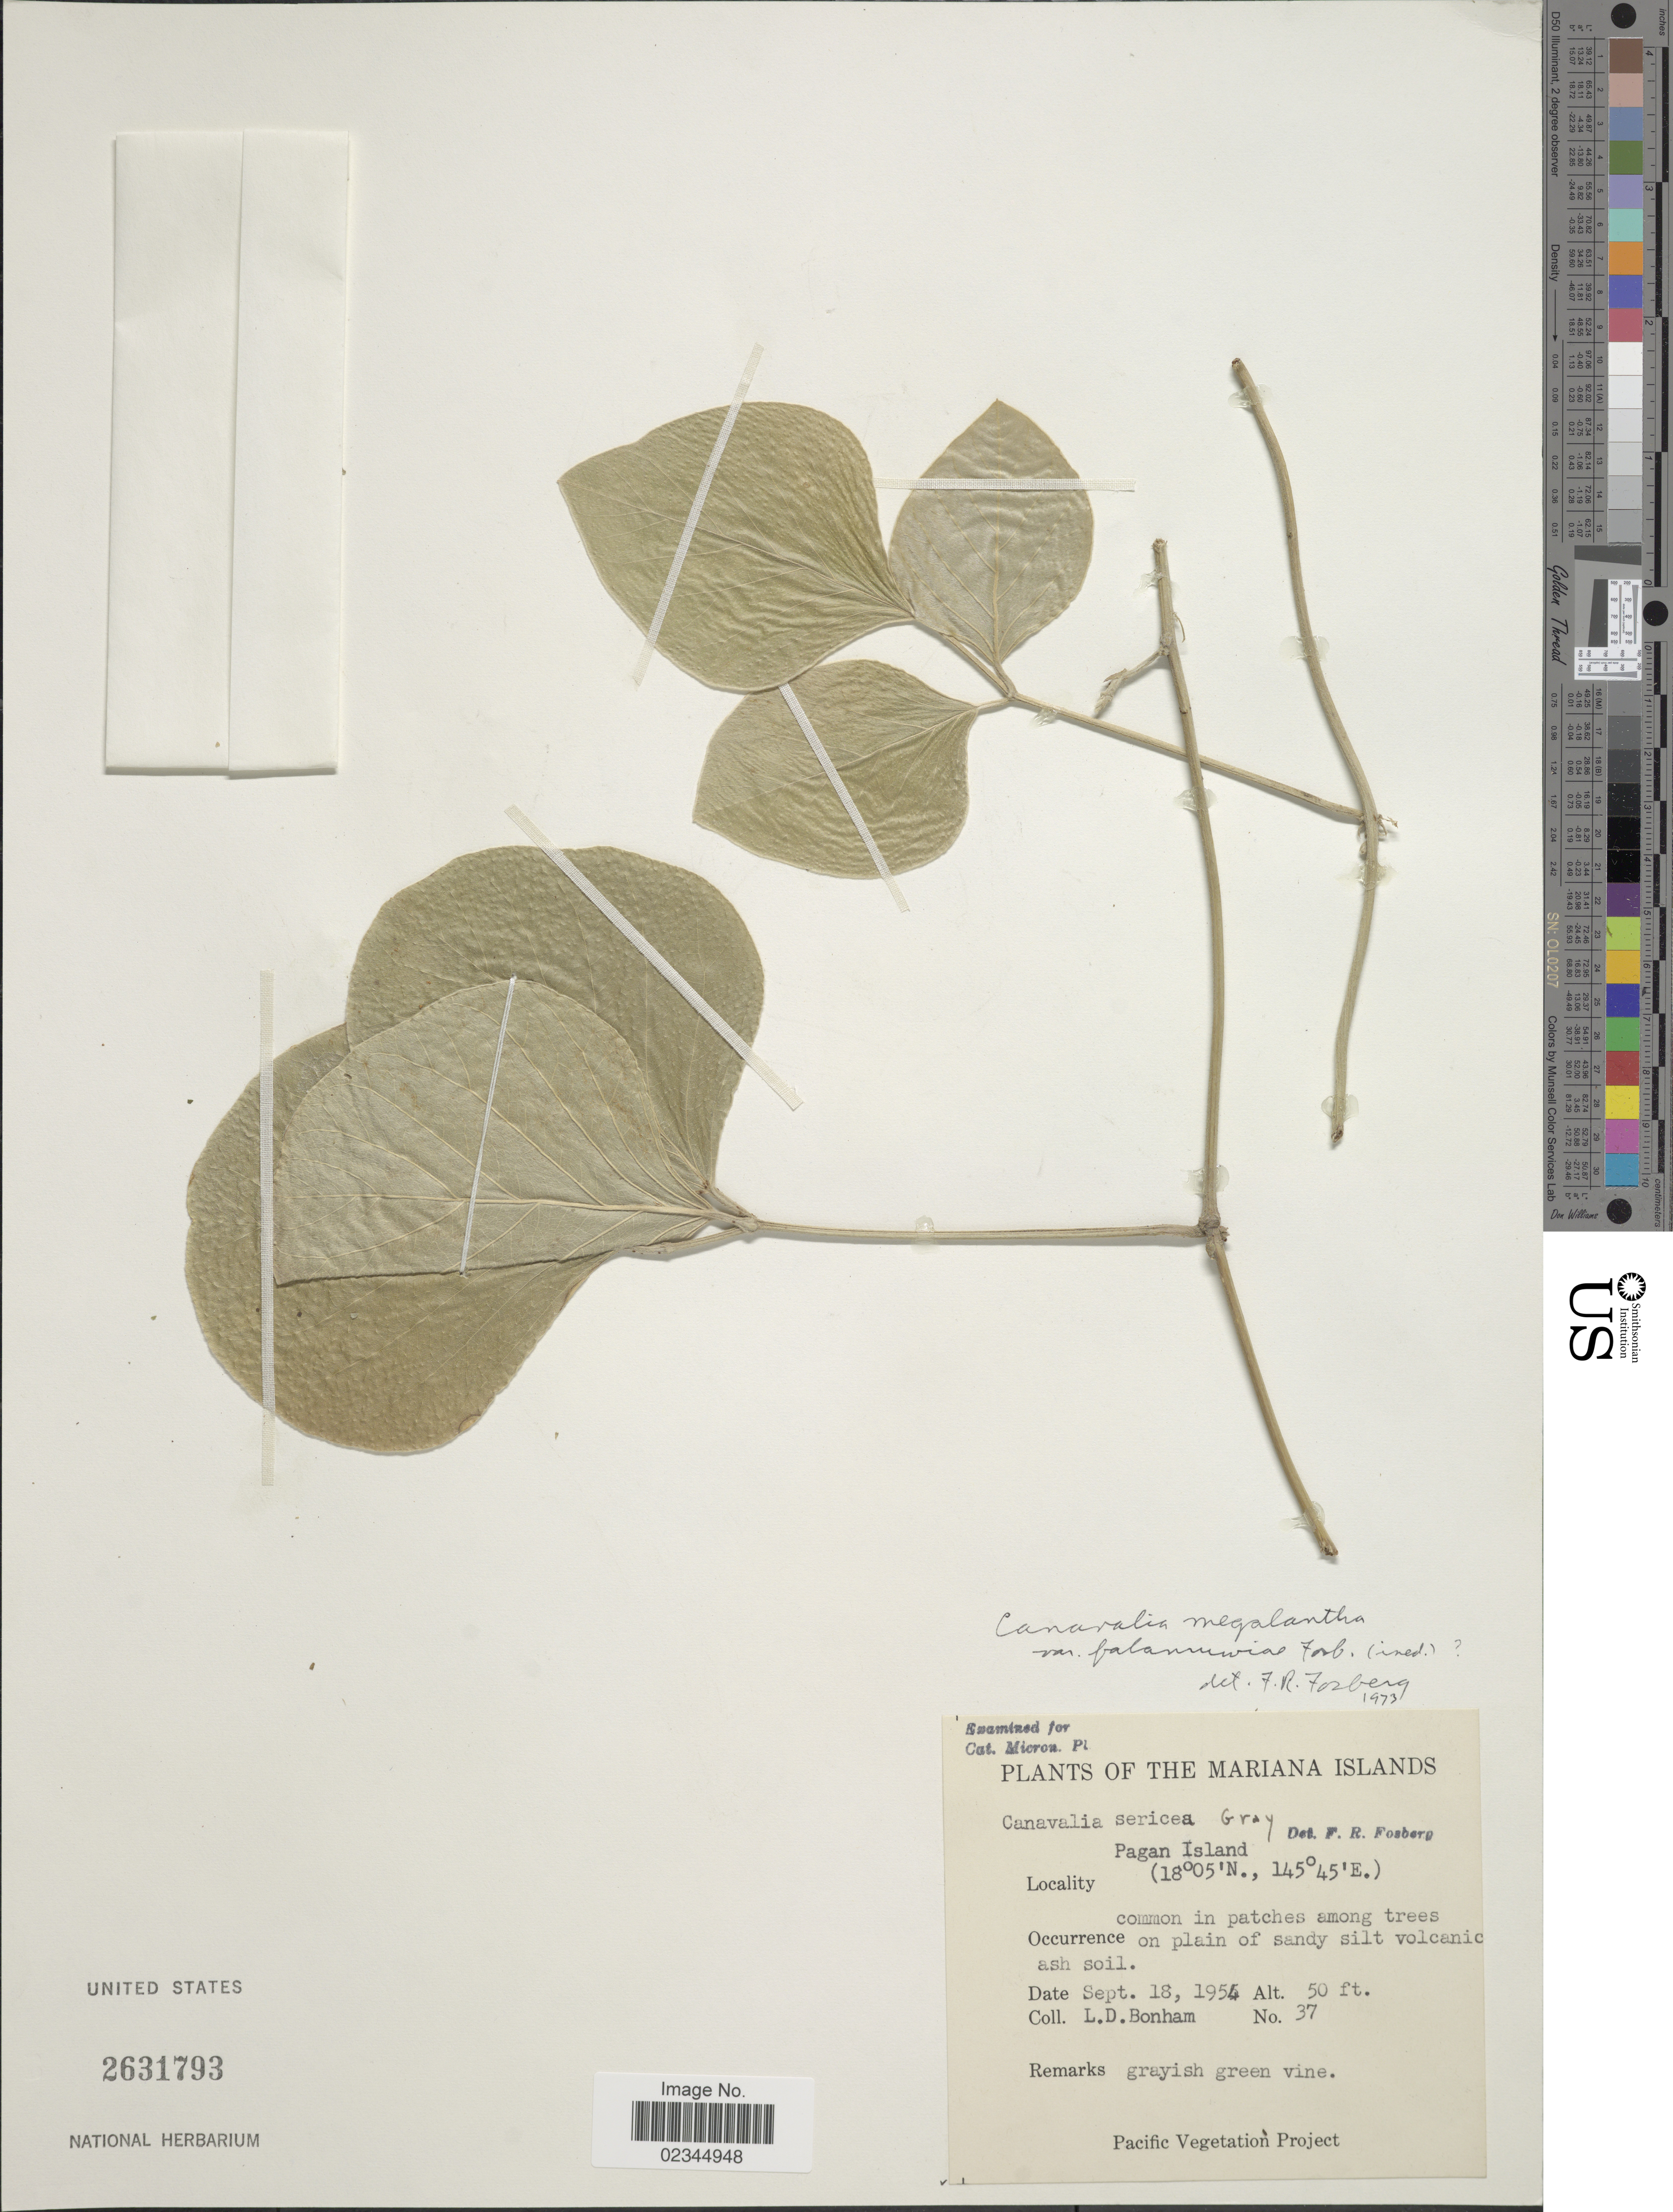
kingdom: Plantae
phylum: Tracheophyta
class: Magnoliopsida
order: Fabales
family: Fabaceae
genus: Canavalia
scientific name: Canavalia megalantha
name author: Merr.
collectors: L. D. Bonham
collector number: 37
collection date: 1954-09-18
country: Northern Mariana Islands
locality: The Mariana Islands, Pagan Island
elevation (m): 15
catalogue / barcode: US 2631793